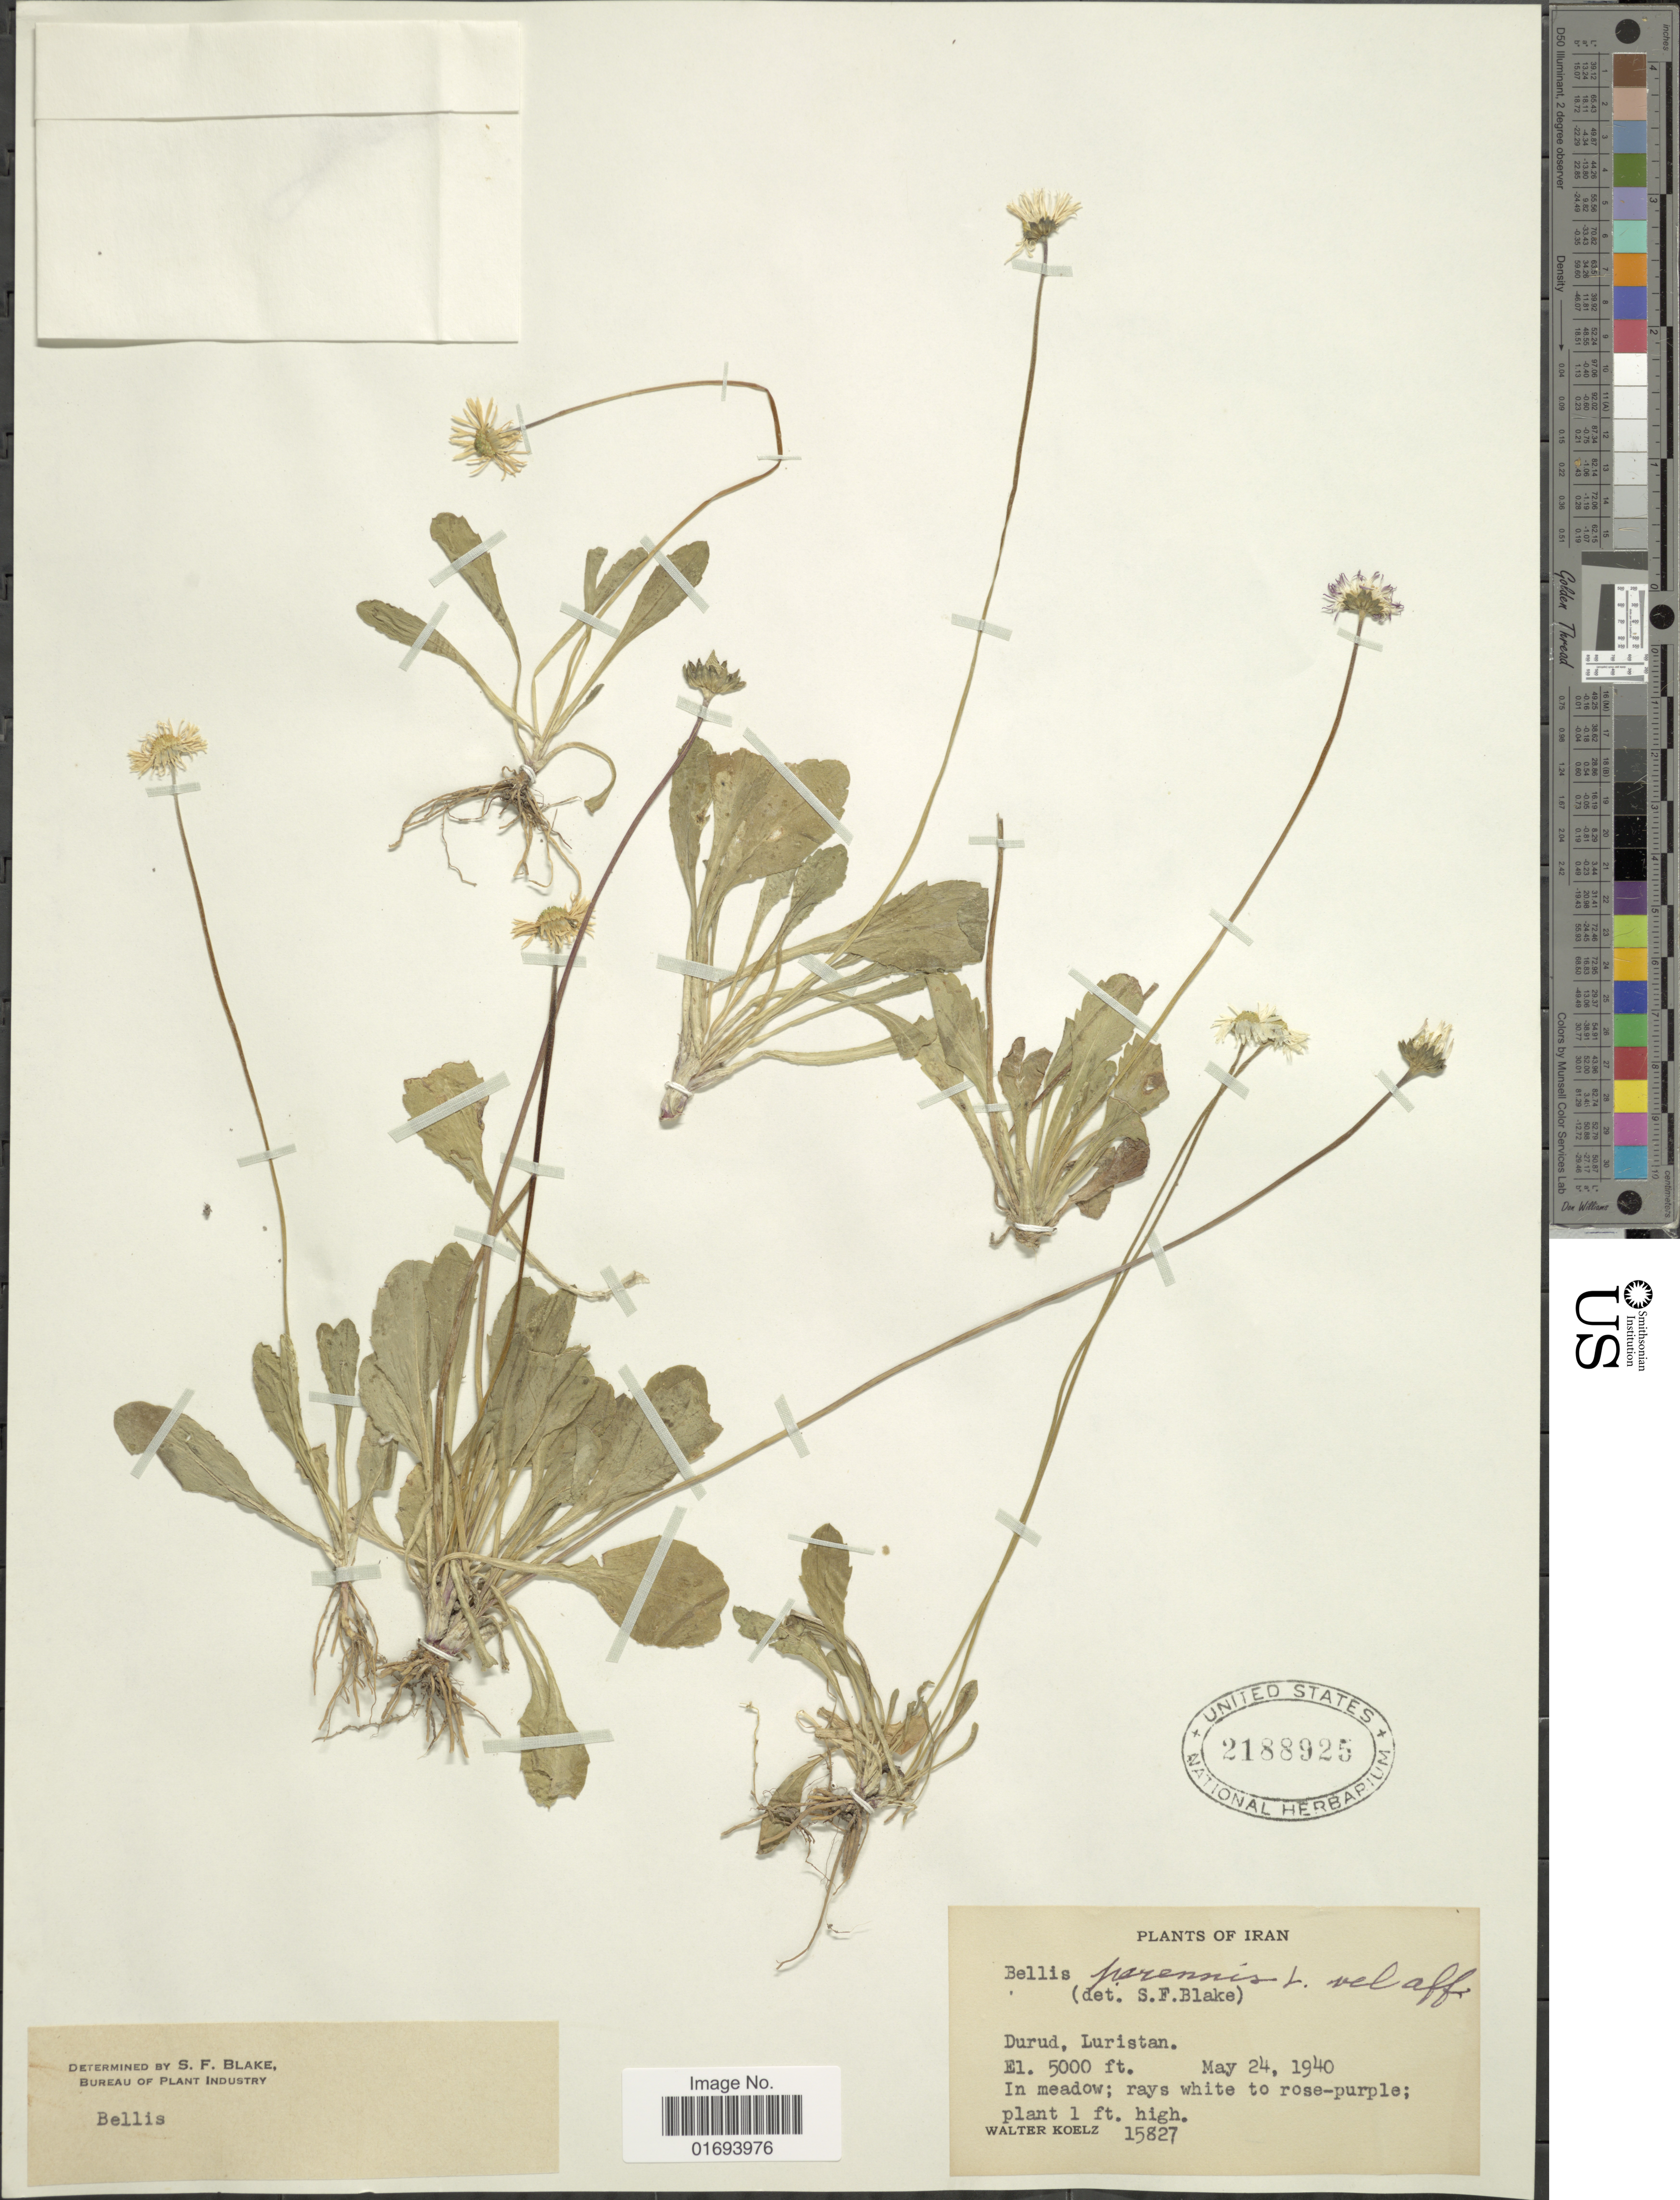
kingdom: Plantae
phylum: Tracheophyta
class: Magnoliopsida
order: Asterales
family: Asteraceae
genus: Bellis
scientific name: Bellis perennis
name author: L.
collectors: W. N. Koelz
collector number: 15827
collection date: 1940-05-24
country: Iran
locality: Iran. Duru, Luristan.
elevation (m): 1524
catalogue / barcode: US 2188925